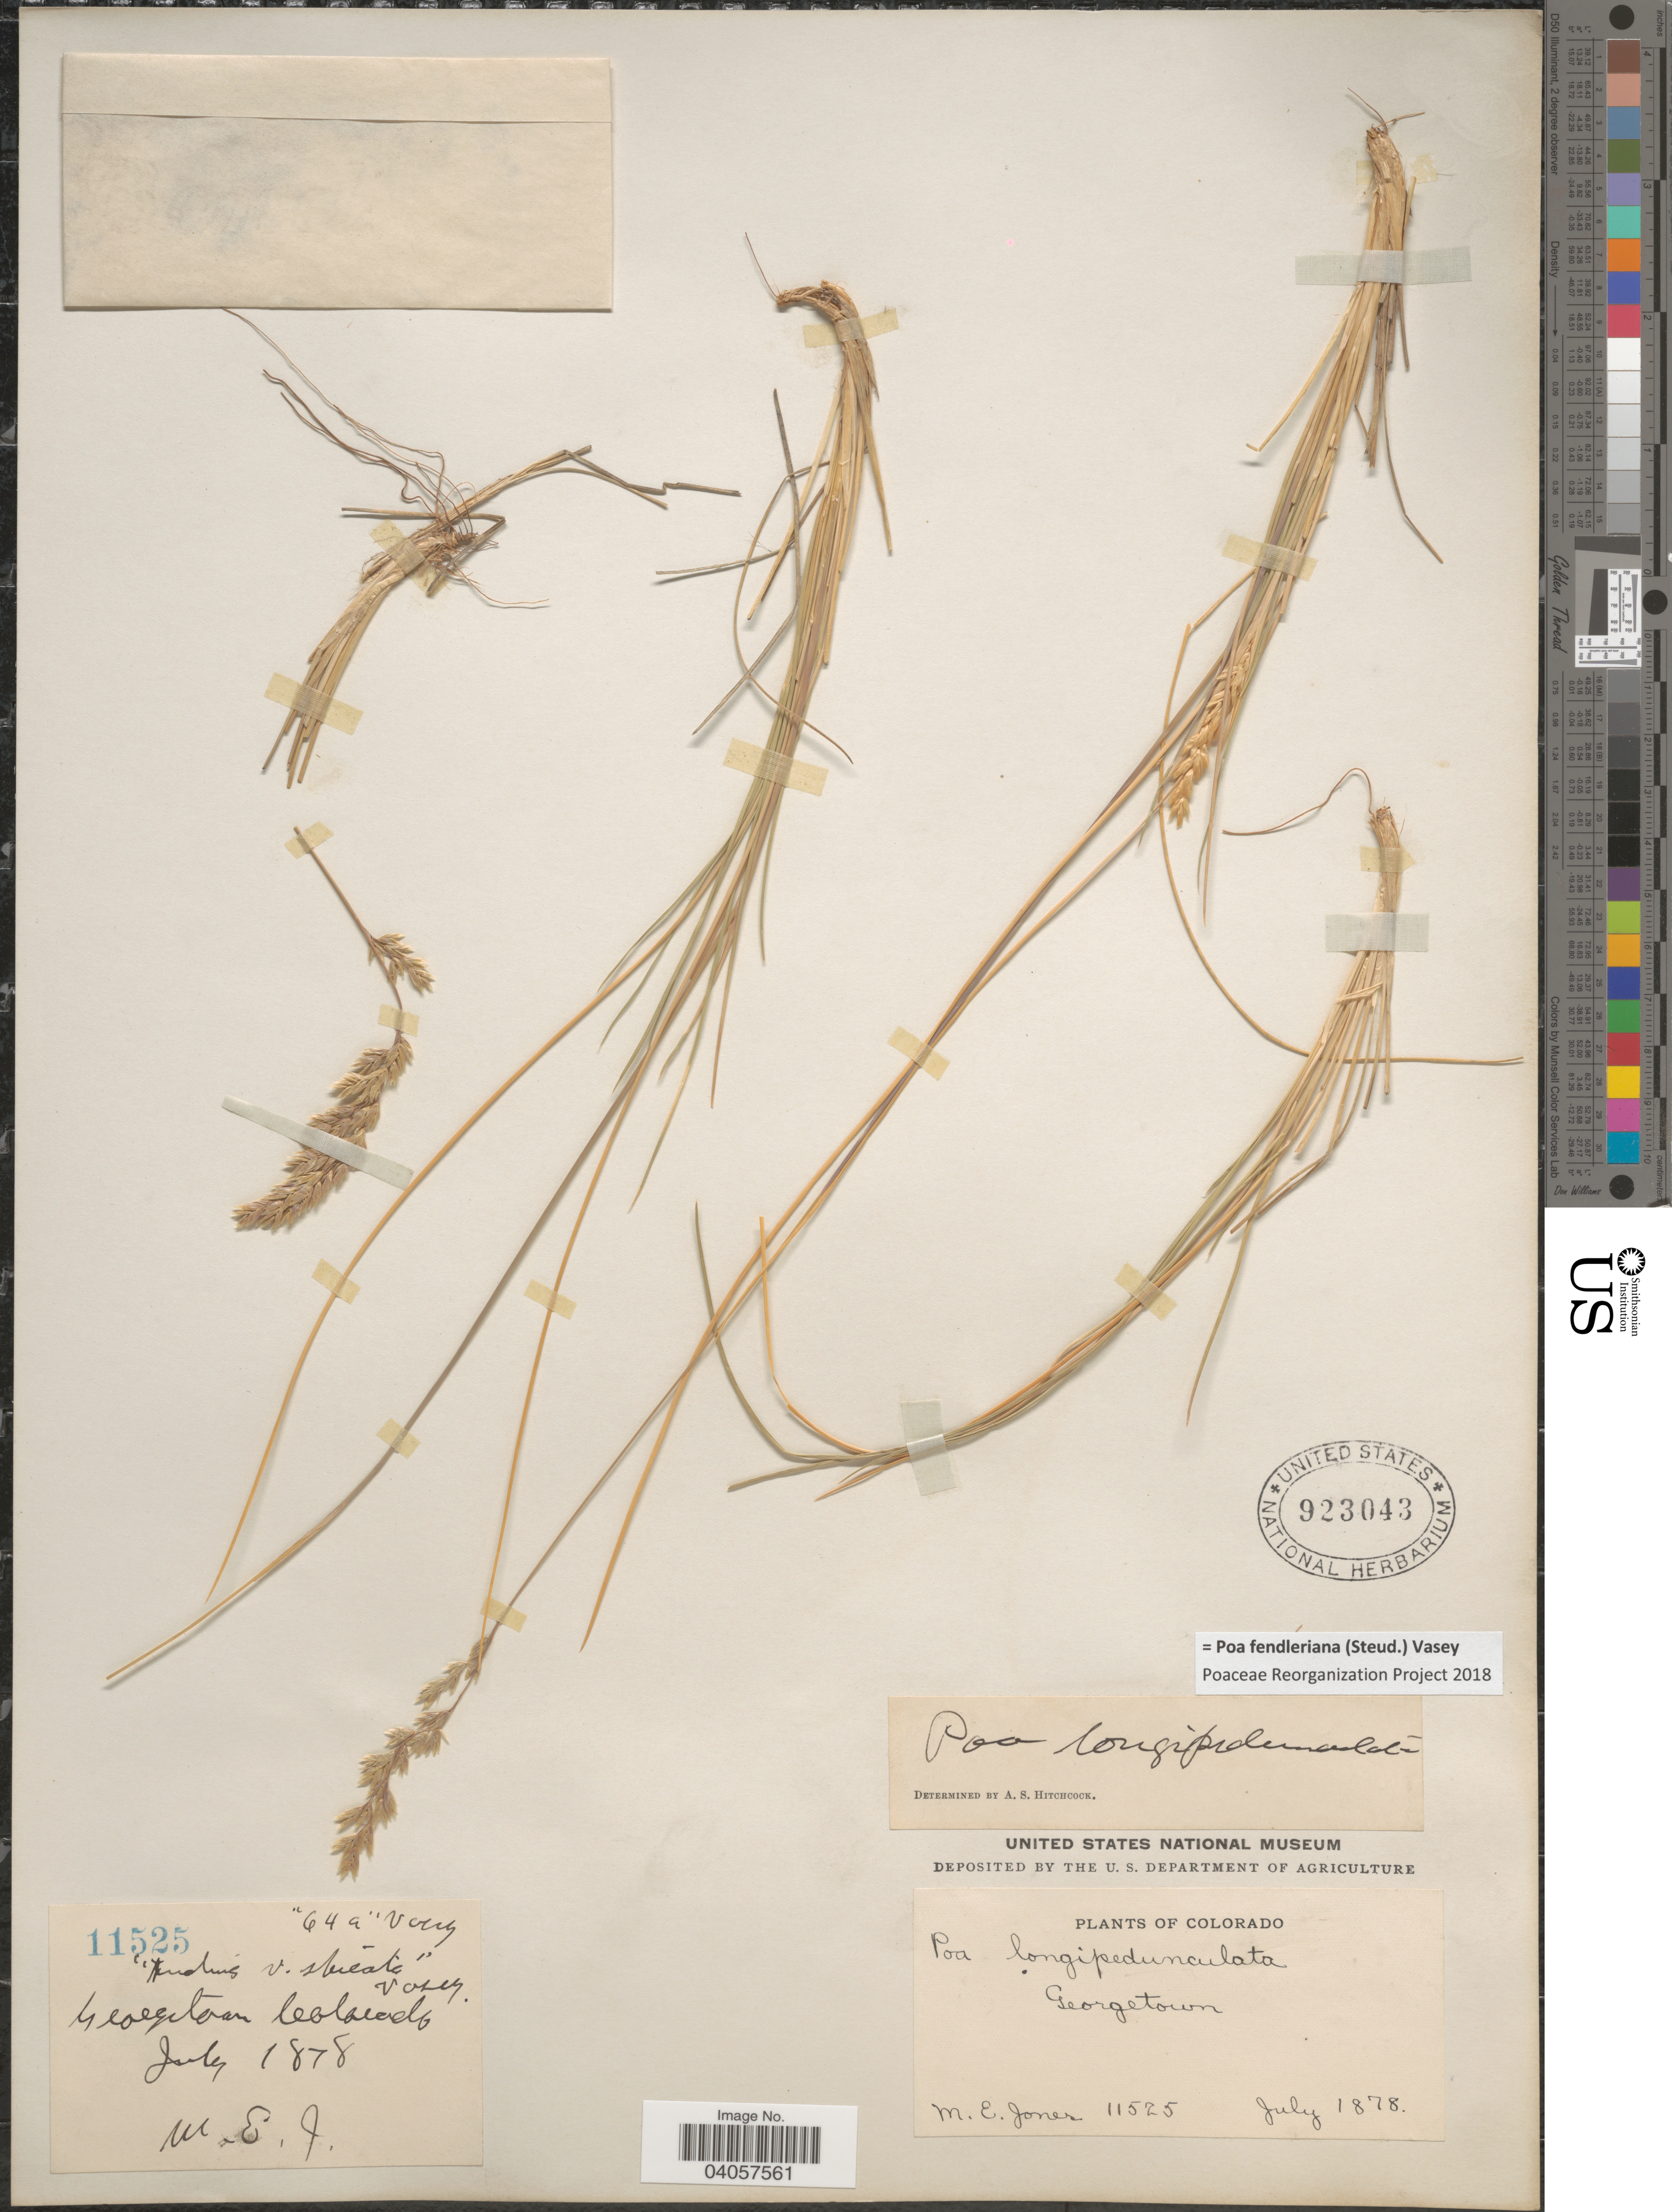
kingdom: Plantae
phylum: Tracheophyta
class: Liliopsida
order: Poales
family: Poaceae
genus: Poa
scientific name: Poa fendleriana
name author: (Steud.) Vasey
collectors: M. E. Jones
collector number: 11525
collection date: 1878-07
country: United States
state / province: Colorado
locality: Georgetown.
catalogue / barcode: US 923043